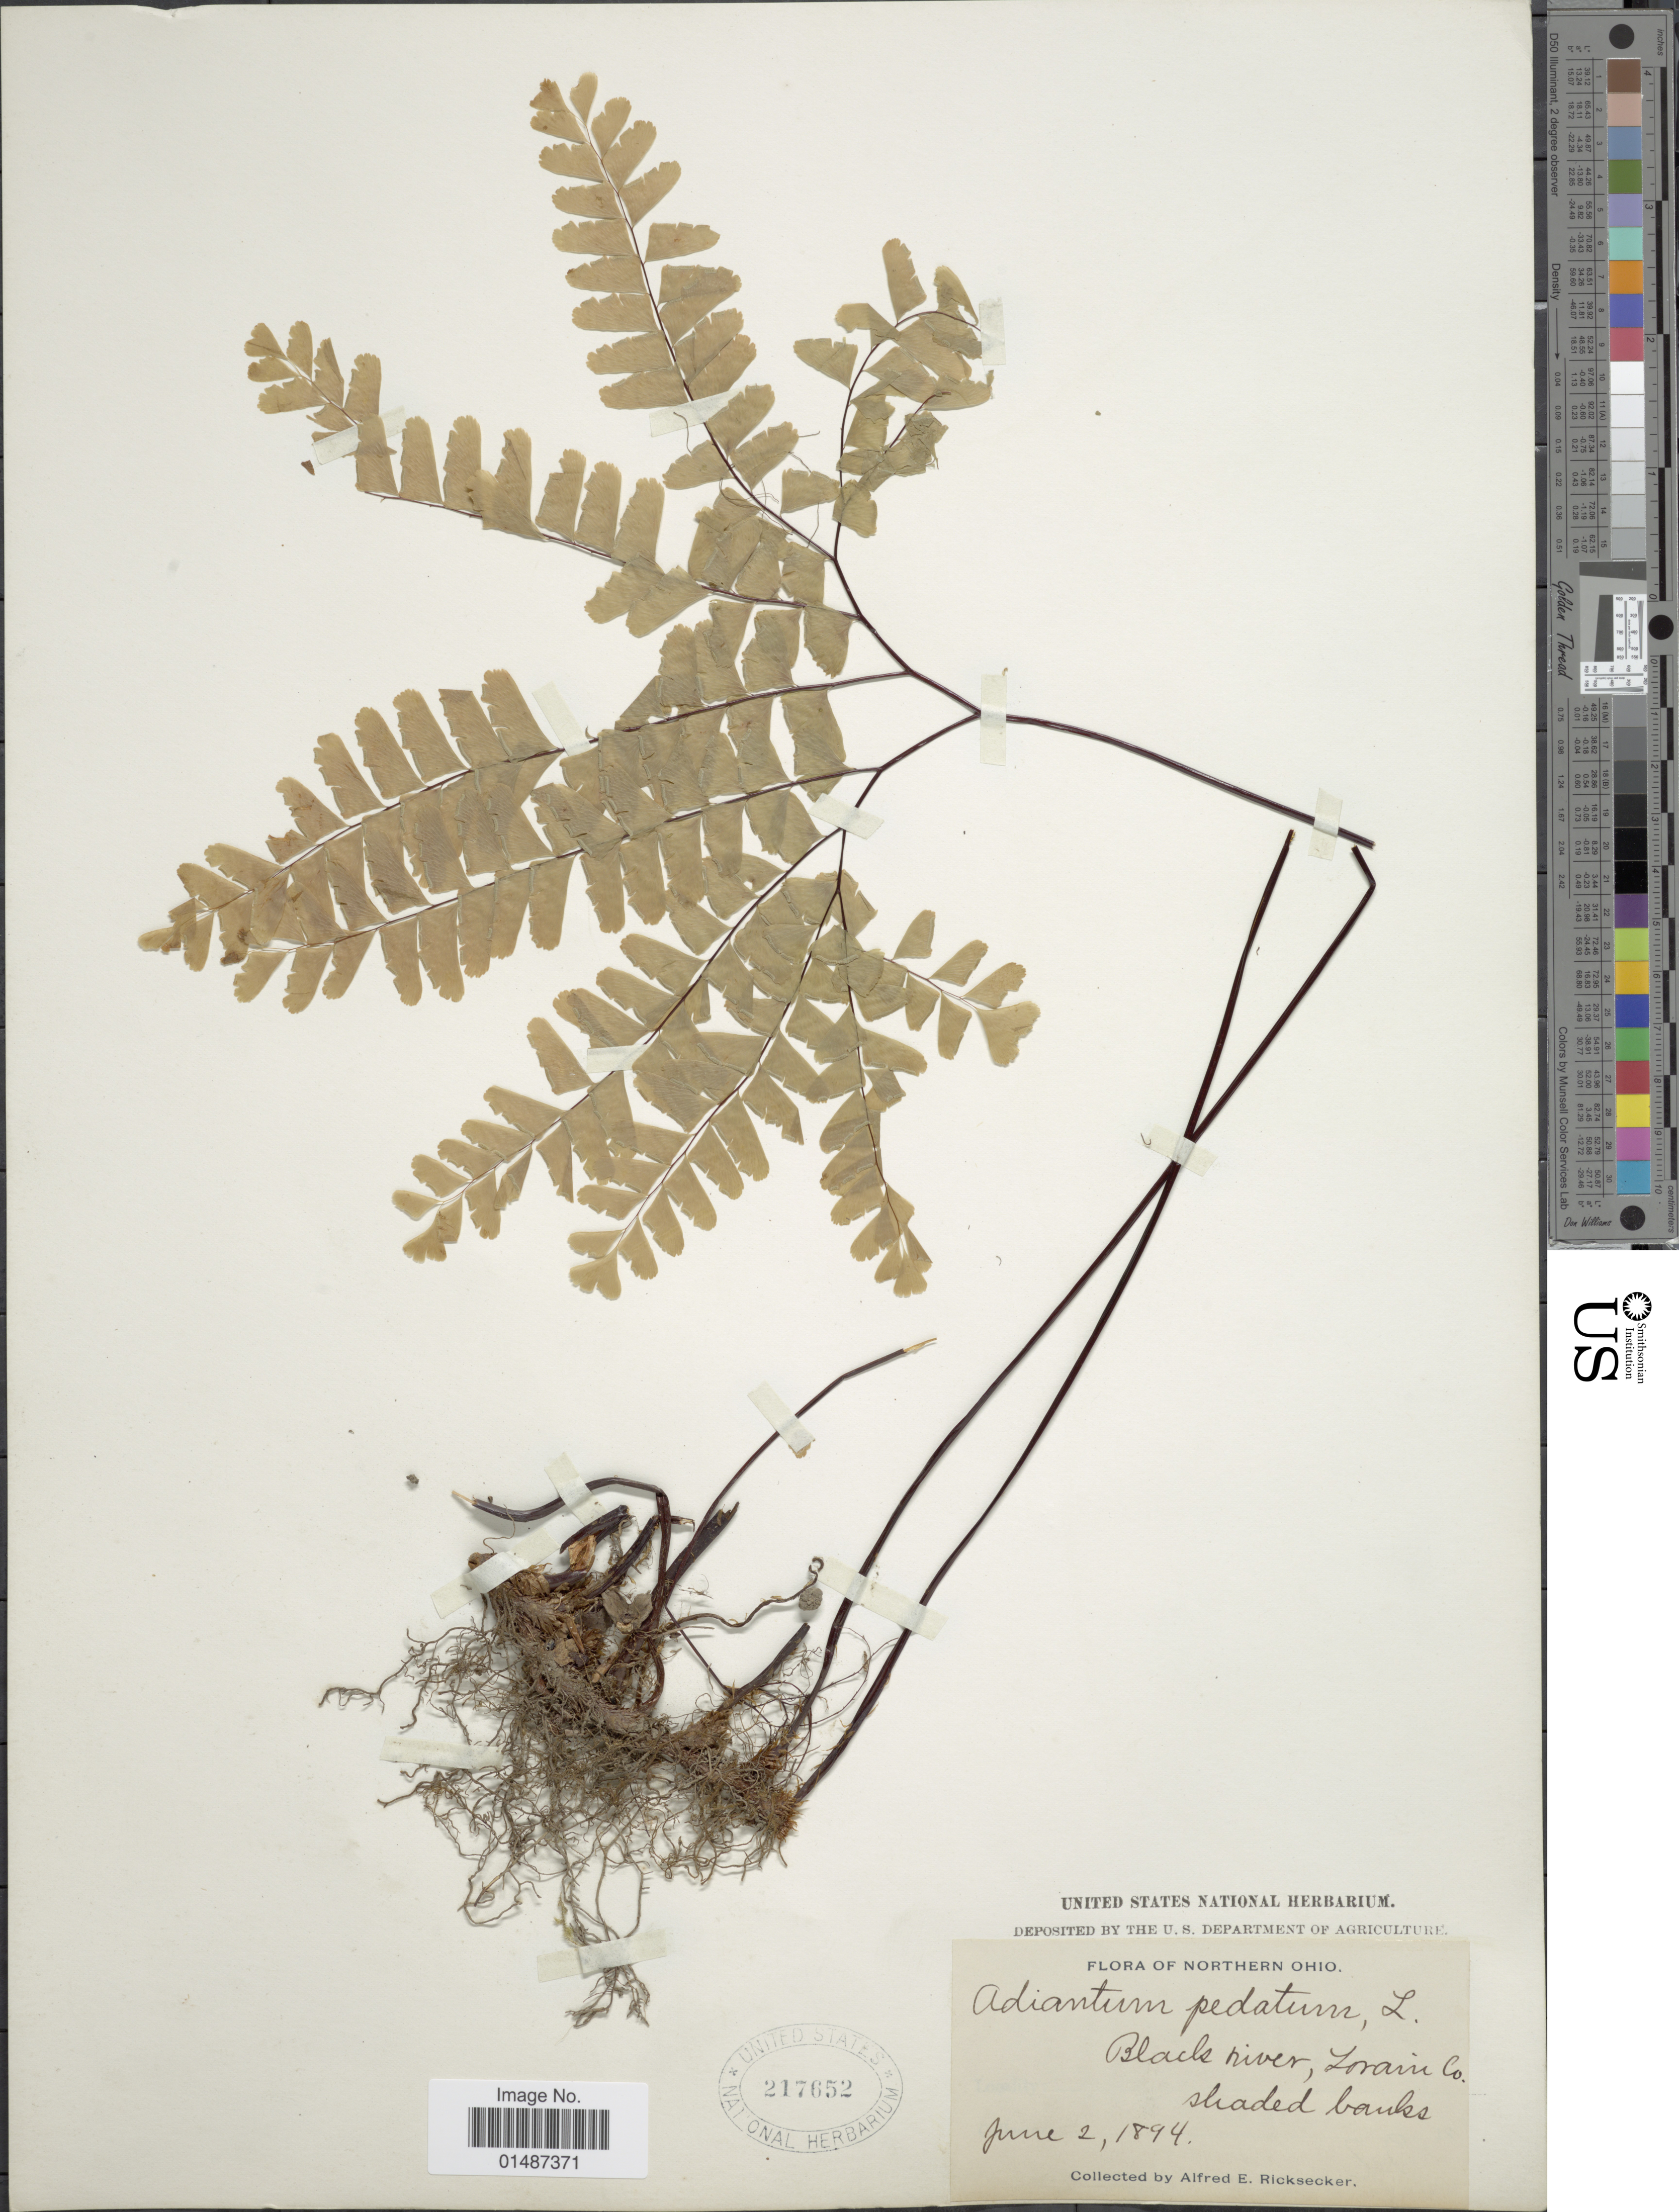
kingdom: Plantae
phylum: Tracheophyta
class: Polypodiopsida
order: Polypodiales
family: Pteridaceae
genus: Adiantum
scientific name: Adiantum pedatum var. pedatum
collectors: A. E. Ricksecker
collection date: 1894-06-02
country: United States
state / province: Ohio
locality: Northern Ohio. Black river, Lorain Co.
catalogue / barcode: US 217652